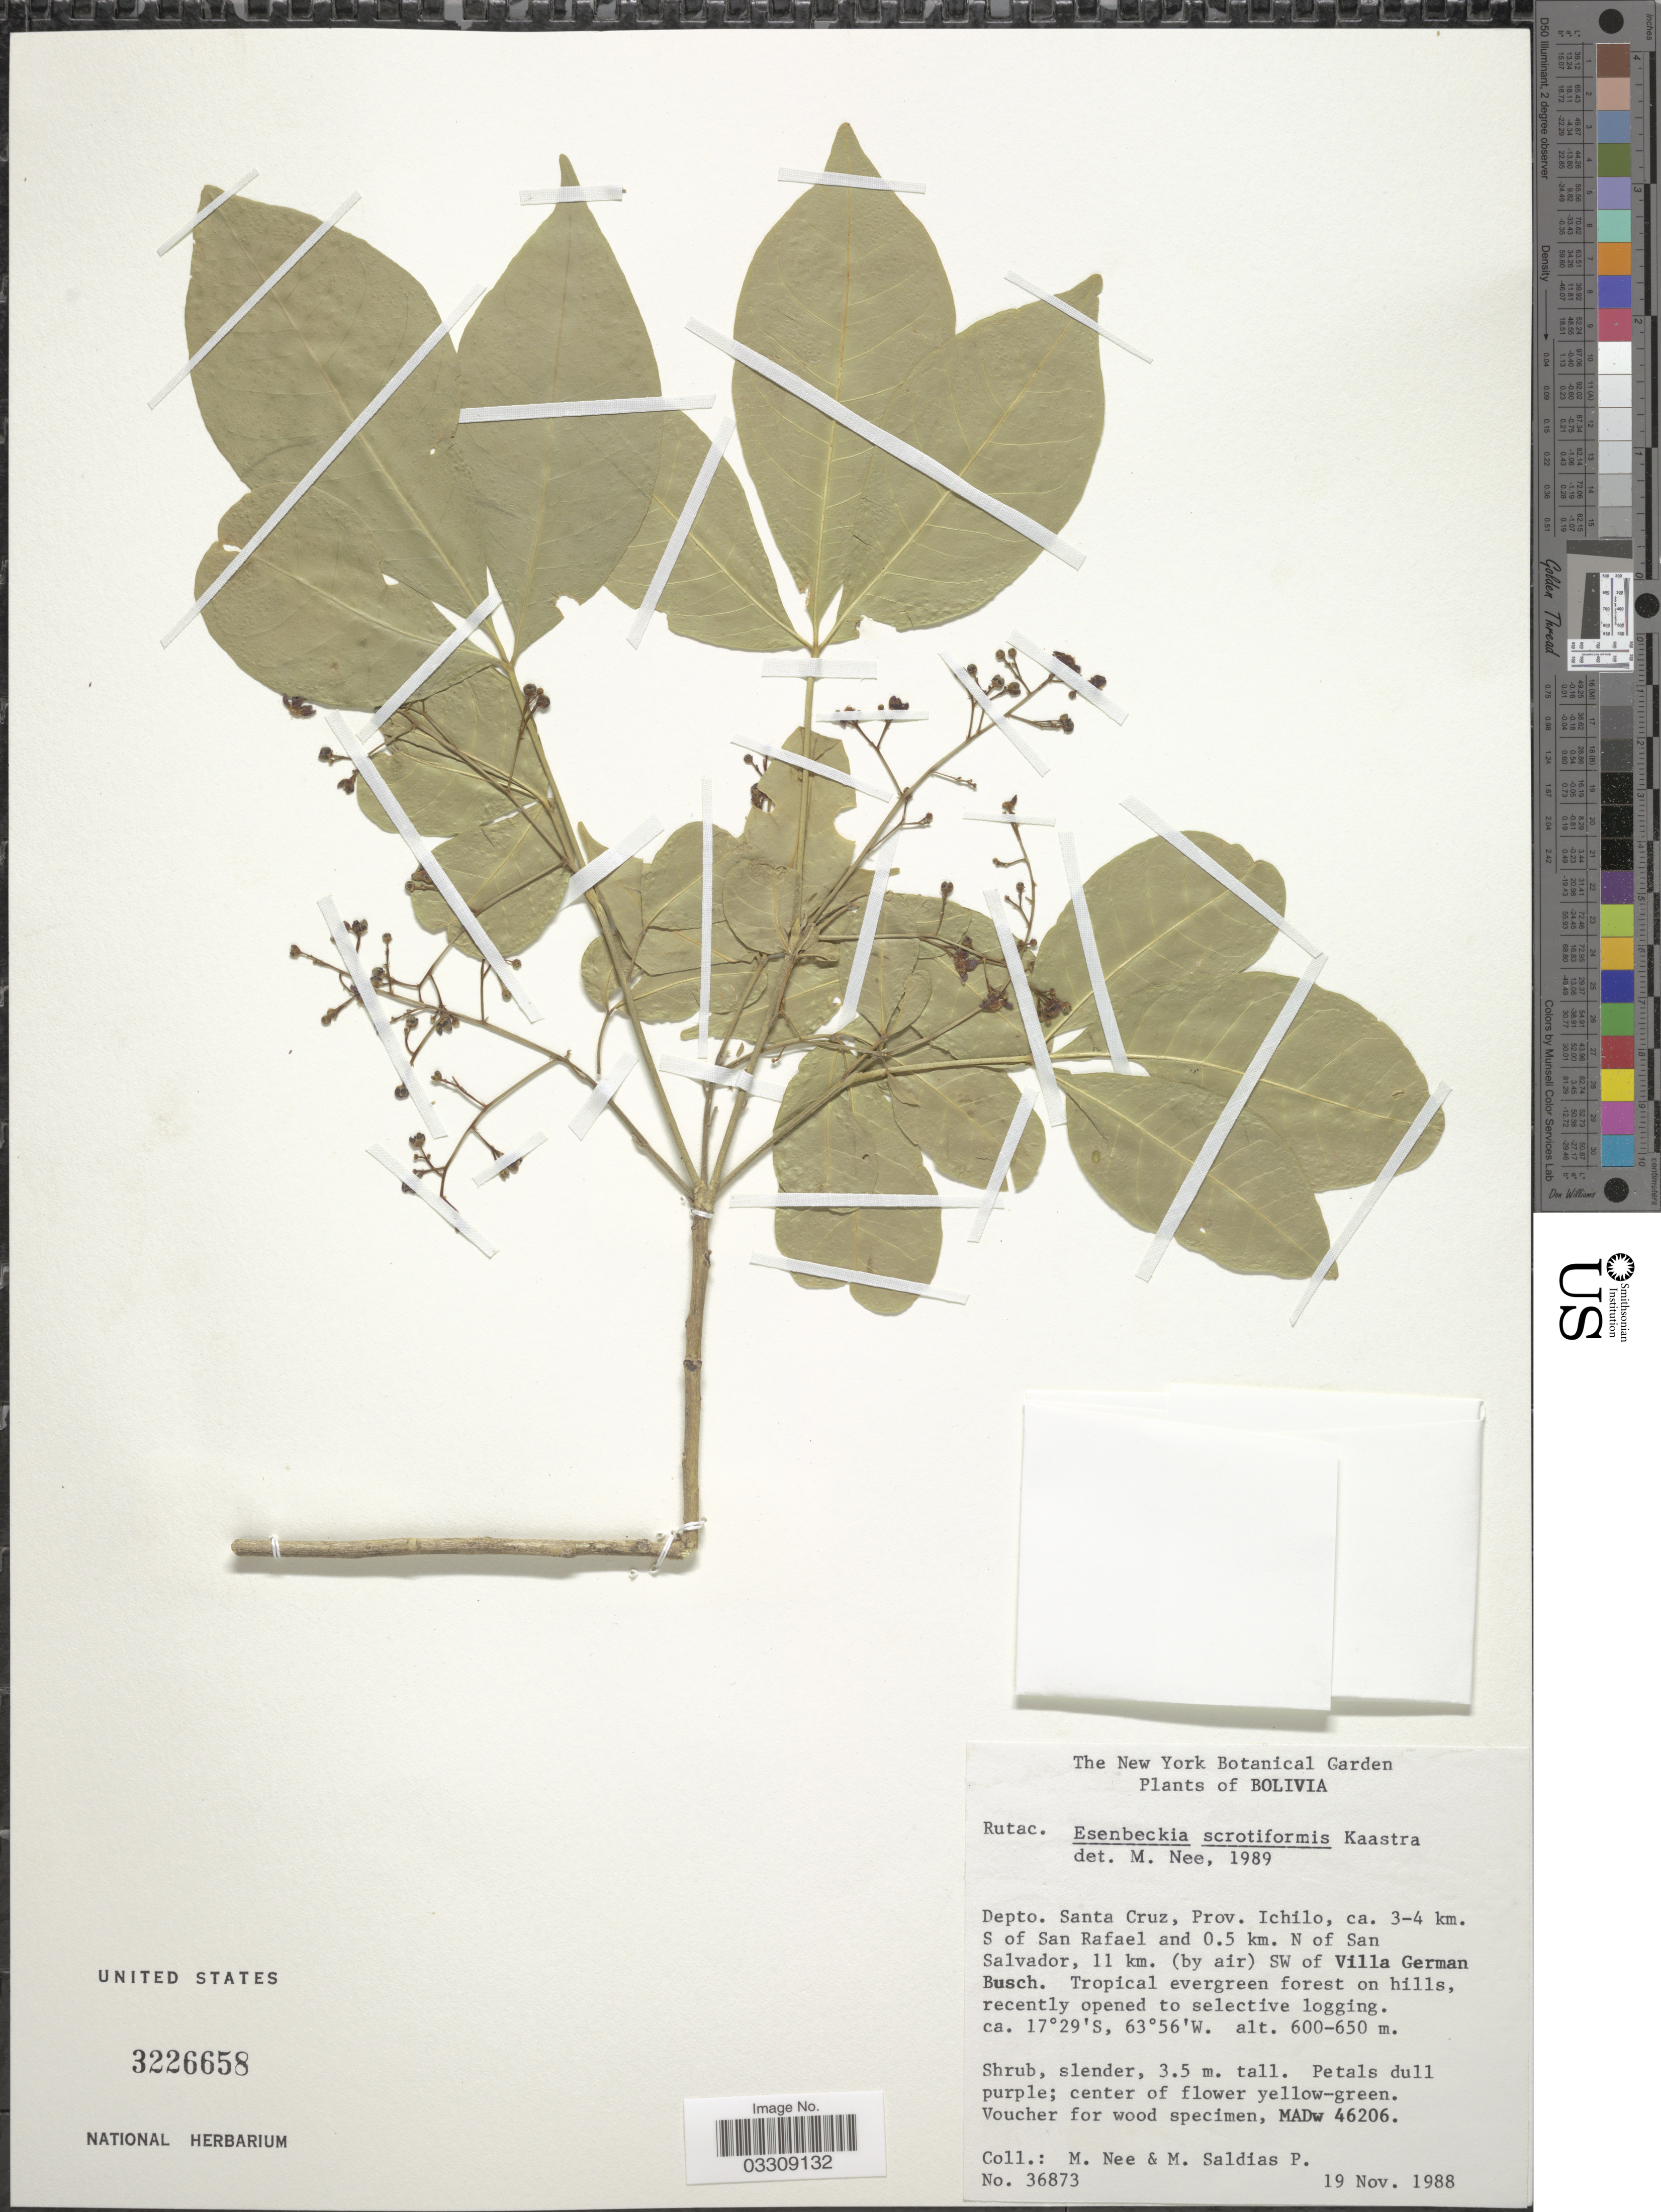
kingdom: Plantae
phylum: Tracheophyta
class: Magnoliopsida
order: Sapindales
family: Rutaceae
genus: Esenbeckia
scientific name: Esenbeckia scrotiformis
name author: Kaastra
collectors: M. Nee & M. Saldias P.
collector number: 36873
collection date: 1988-11-19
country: Bolivia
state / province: Santa Cruz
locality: Depto. Santa Cruz, Prov. Ichilo, ca. 3-4 km. S of San Rafael and 0.5 km. N of San Salvador, 11 km. (by air) SW of Villa German Busch. Tropical evergreen forest on hills, recently opened to selective logging.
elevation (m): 600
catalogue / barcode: US 3226658